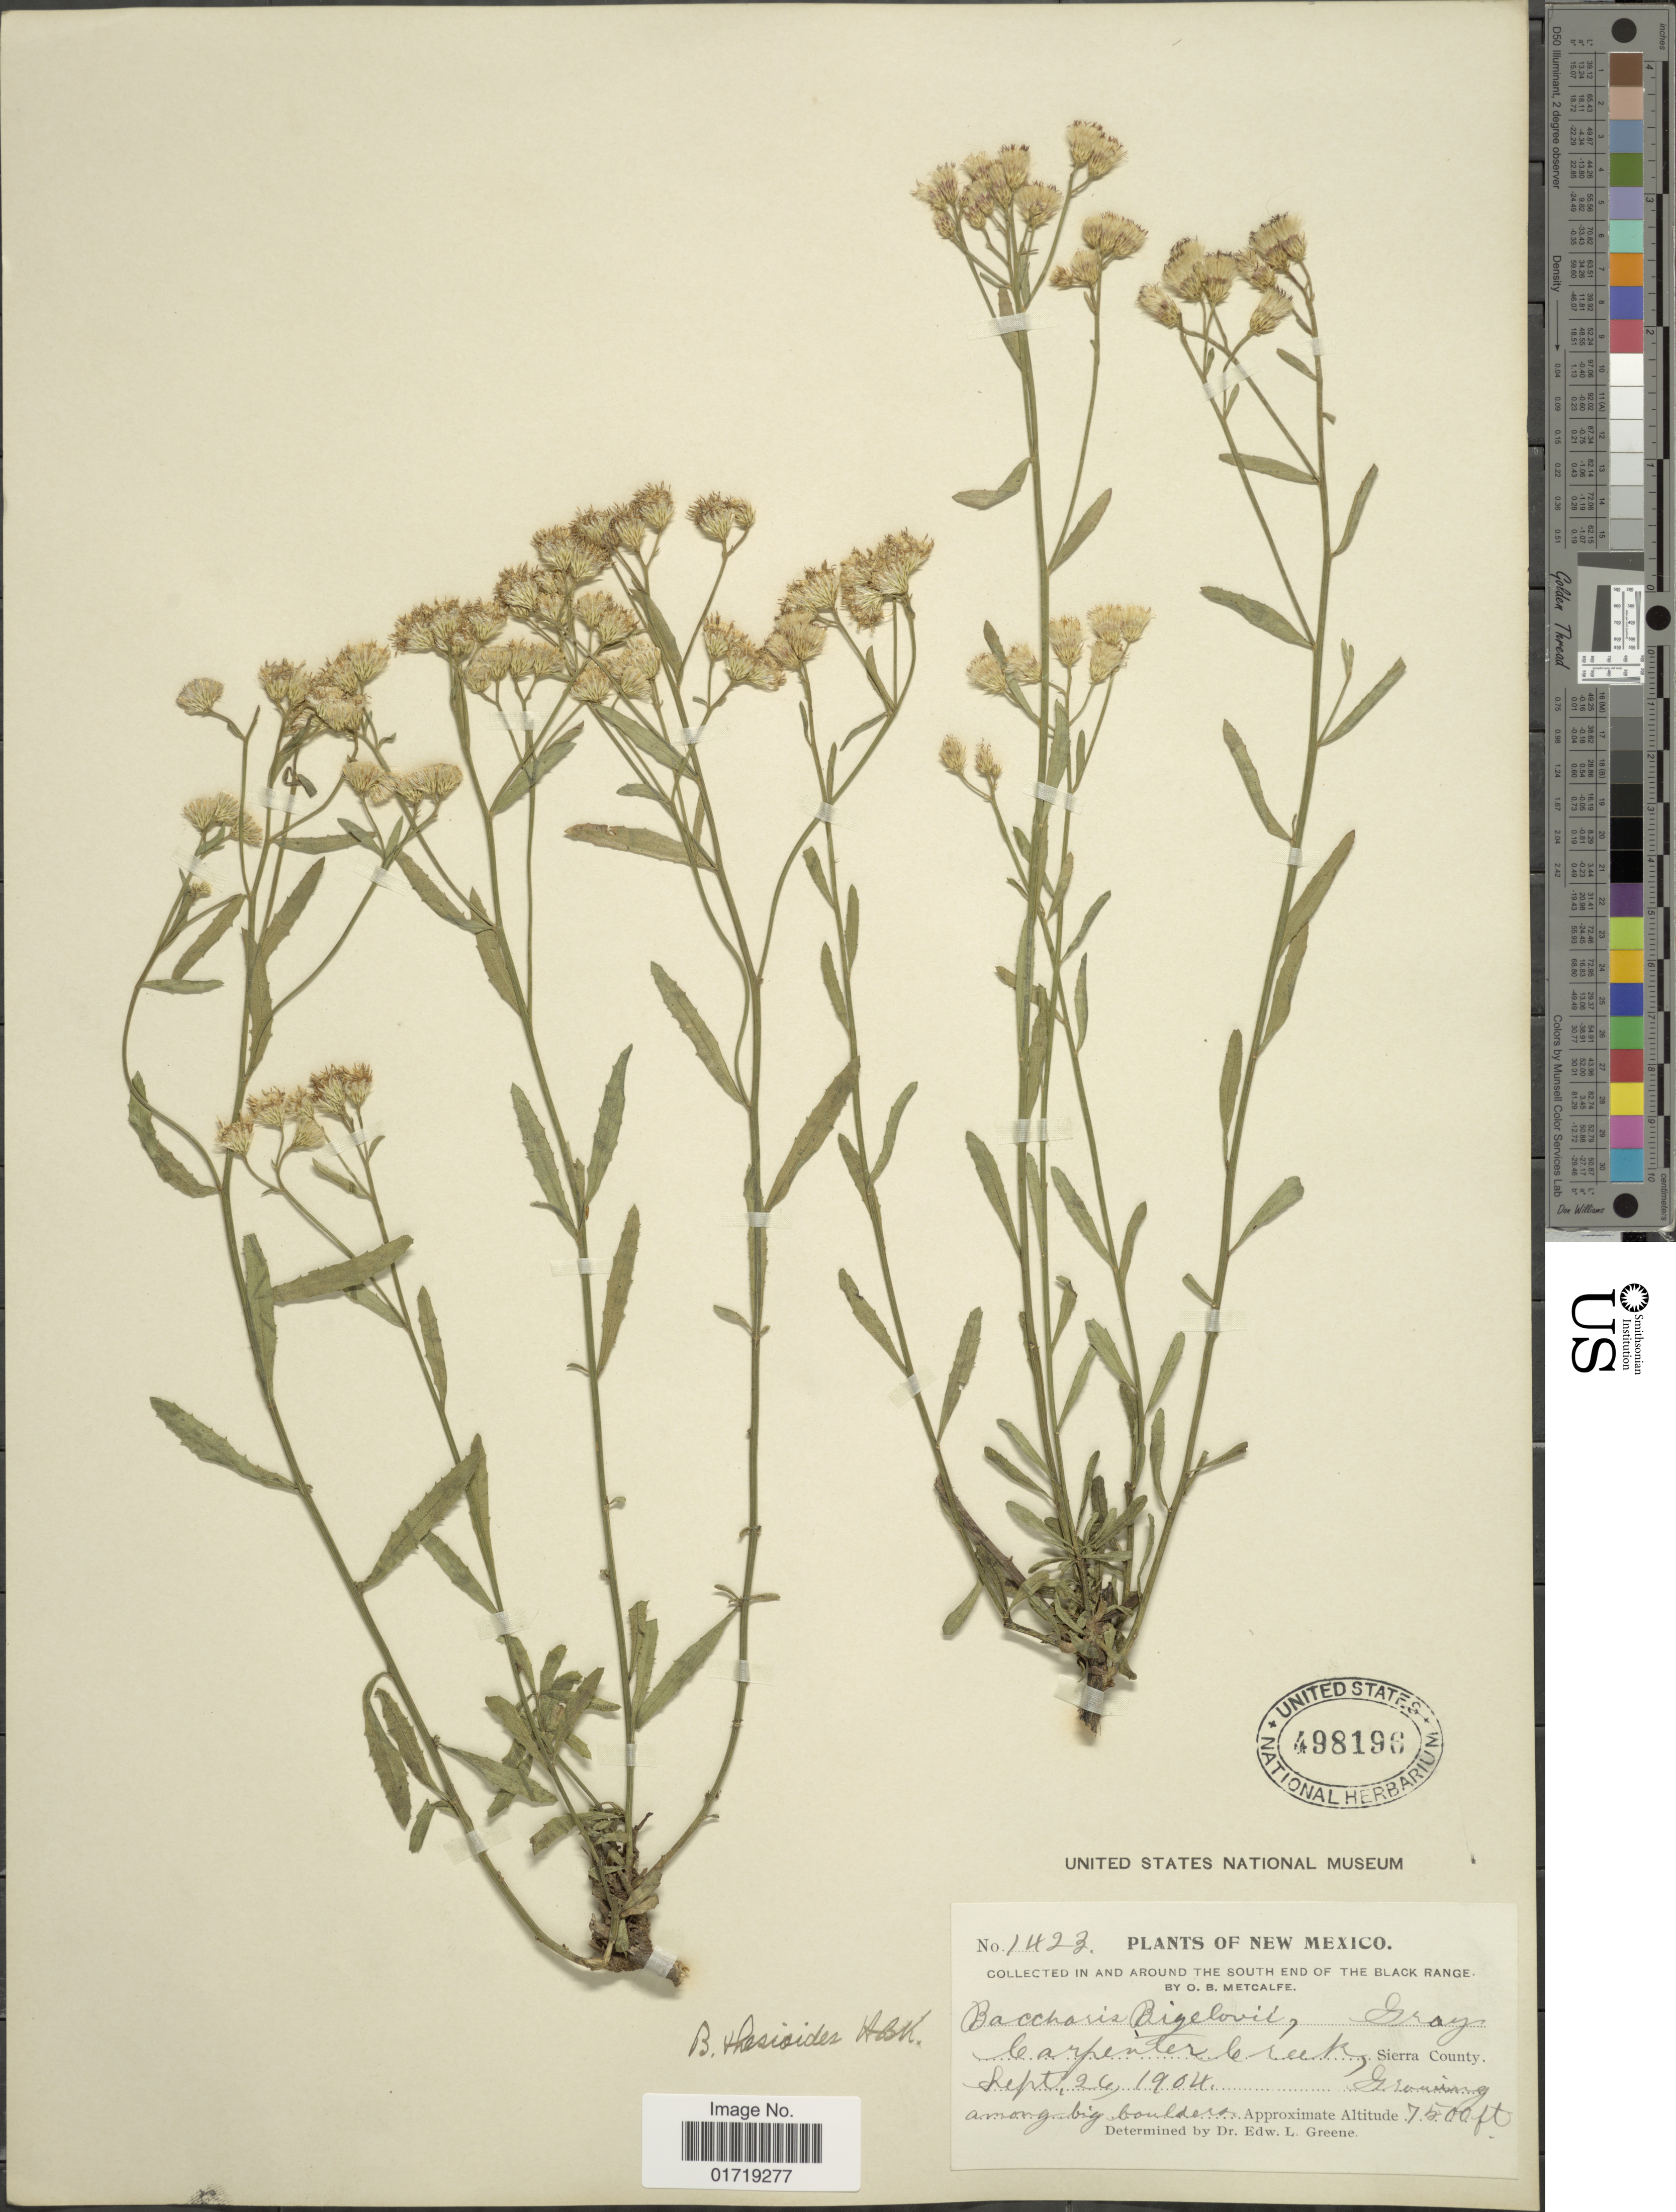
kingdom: Plantae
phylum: Tracheophyta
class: Magnoliopsida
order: Asterales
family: Asteraceae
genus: Baccharis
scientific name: Baccharis thesioides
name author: Kunth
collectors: O. B. Metcalfe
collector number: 1423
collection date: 1904-09-24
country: United States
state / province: New Mexico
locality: In and Around The South End of The Black Range, Carpenter Creek, Sierra County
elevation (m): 2286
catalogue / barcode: US 498196